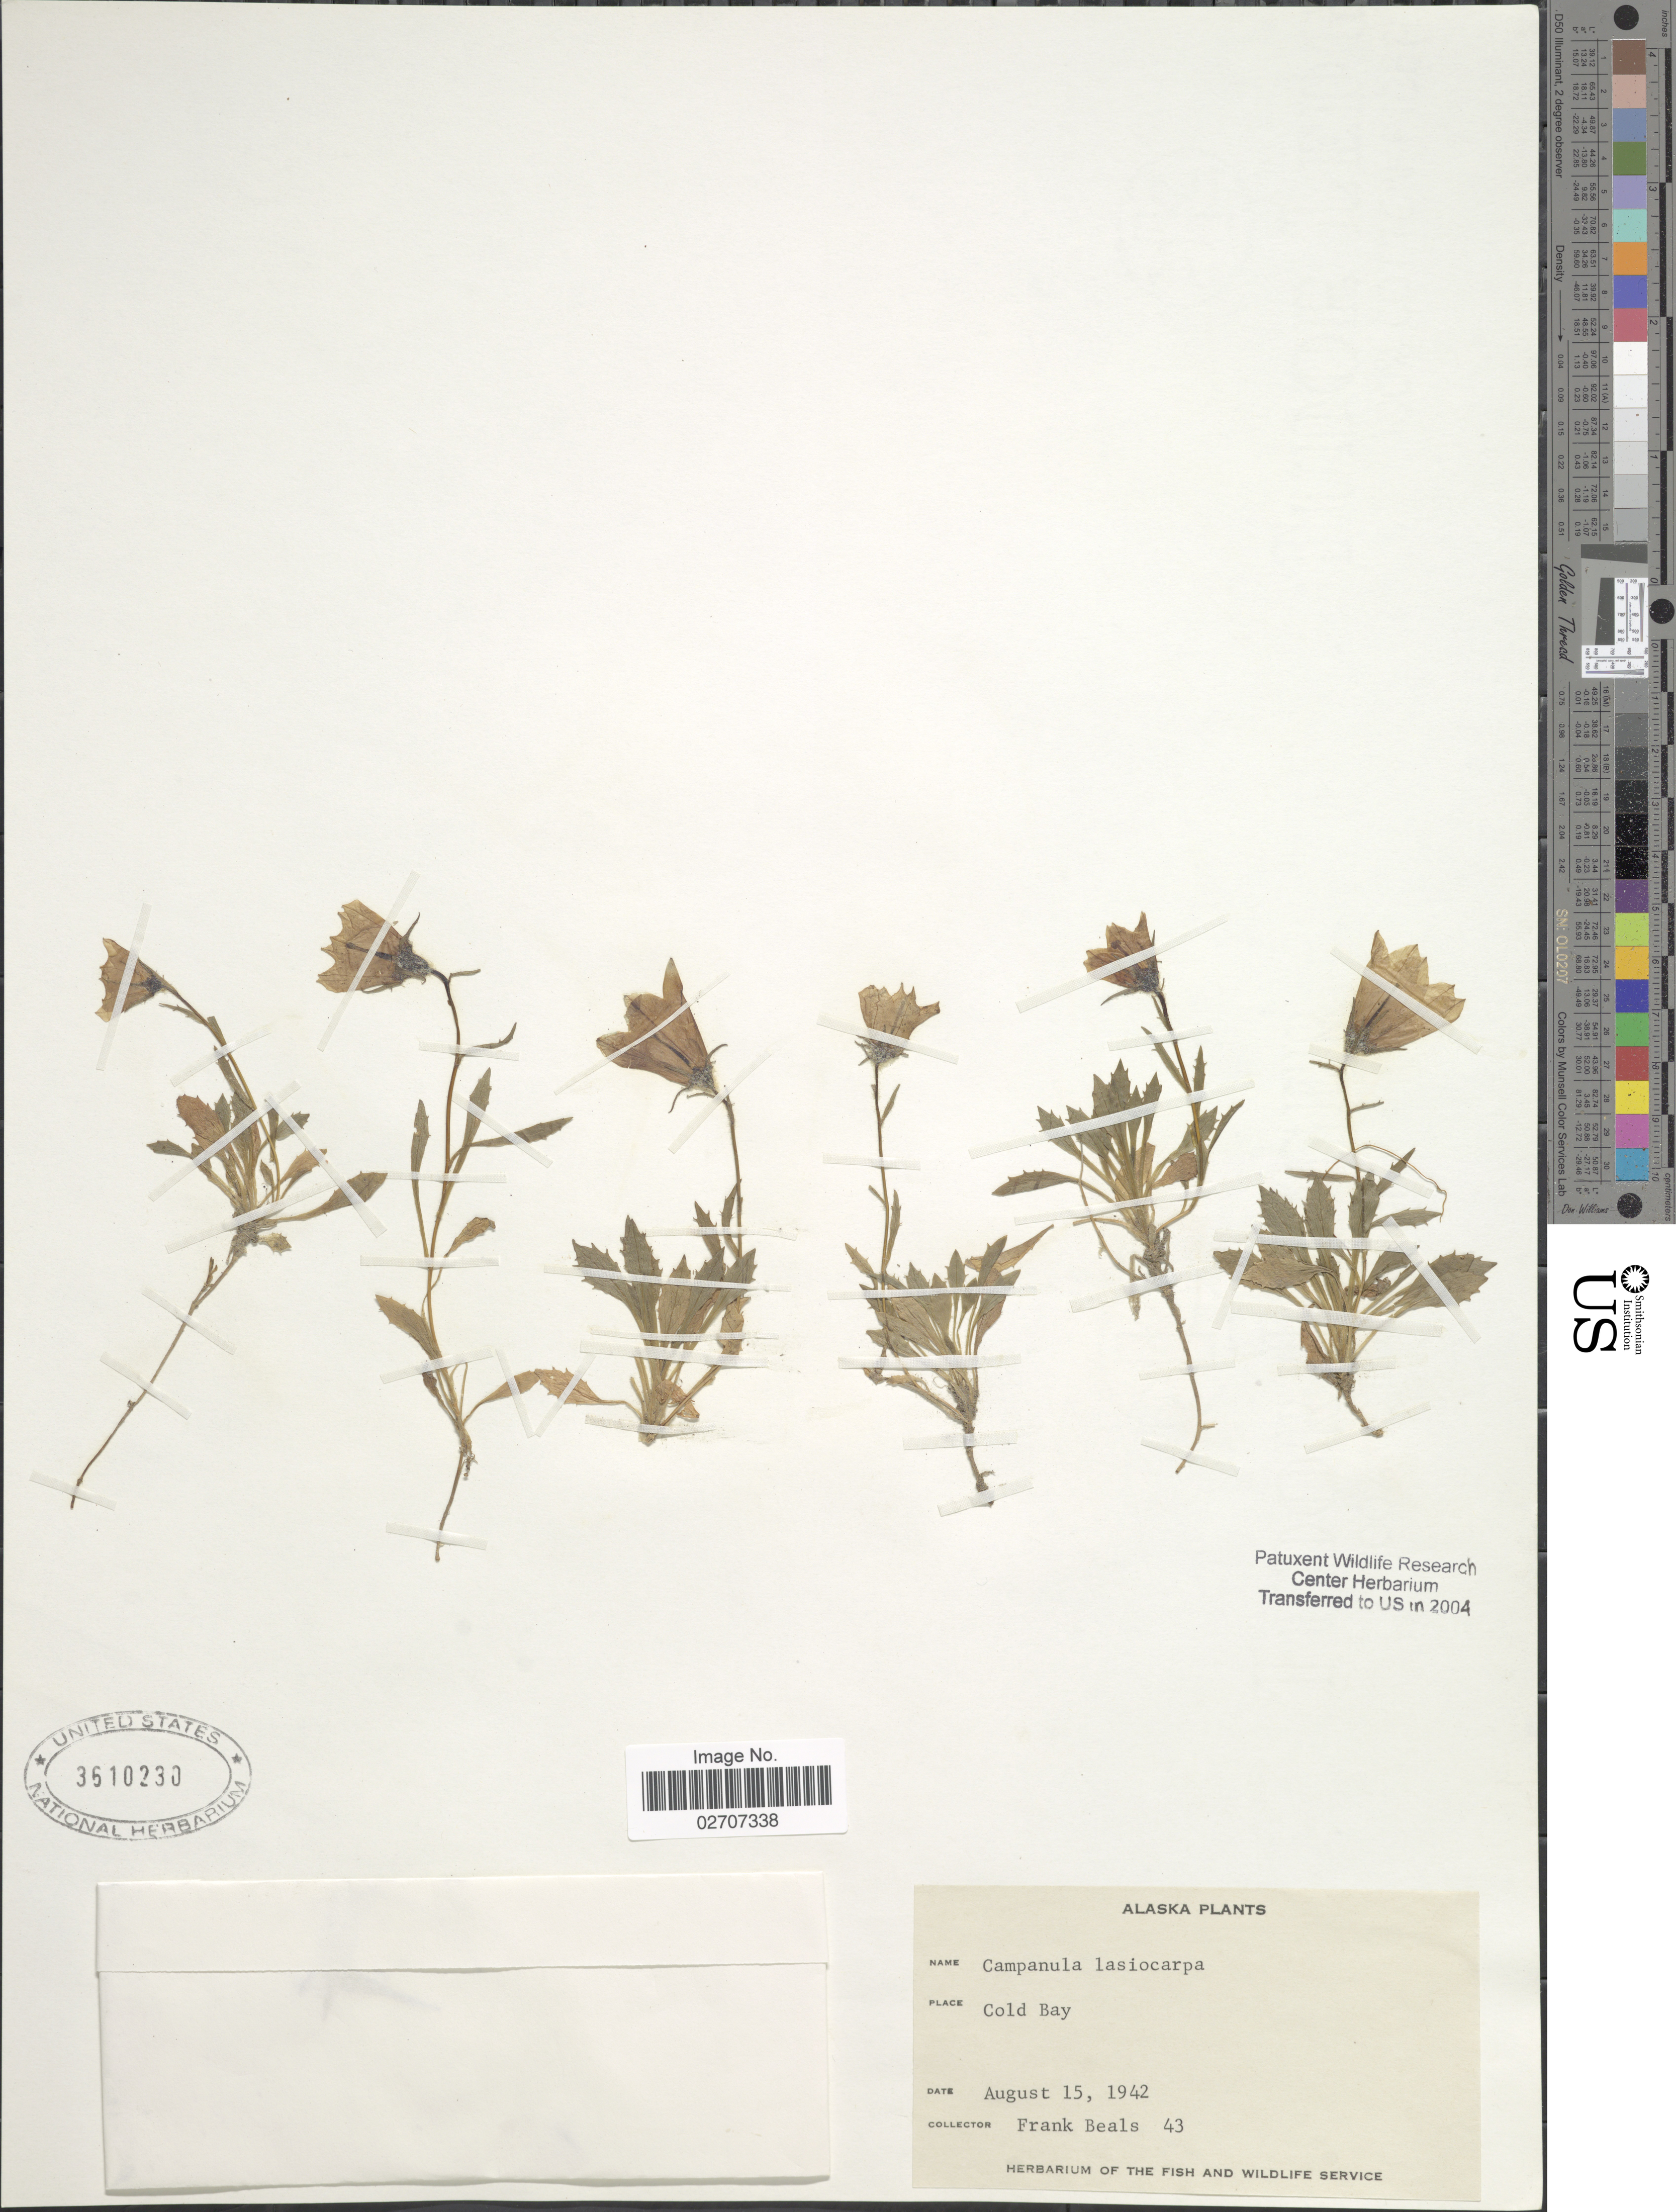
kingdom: Plantae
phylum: Tracheophyta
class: Magnoliopsida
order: Asterales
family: Campanulaceae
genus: Campanula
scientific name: Campanula lasiocarpa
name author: Cham.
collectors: F. Beals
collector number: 43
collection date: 1942-08-15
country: United States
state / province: Alaska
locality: Cold Bay.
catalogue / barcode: US 3610230